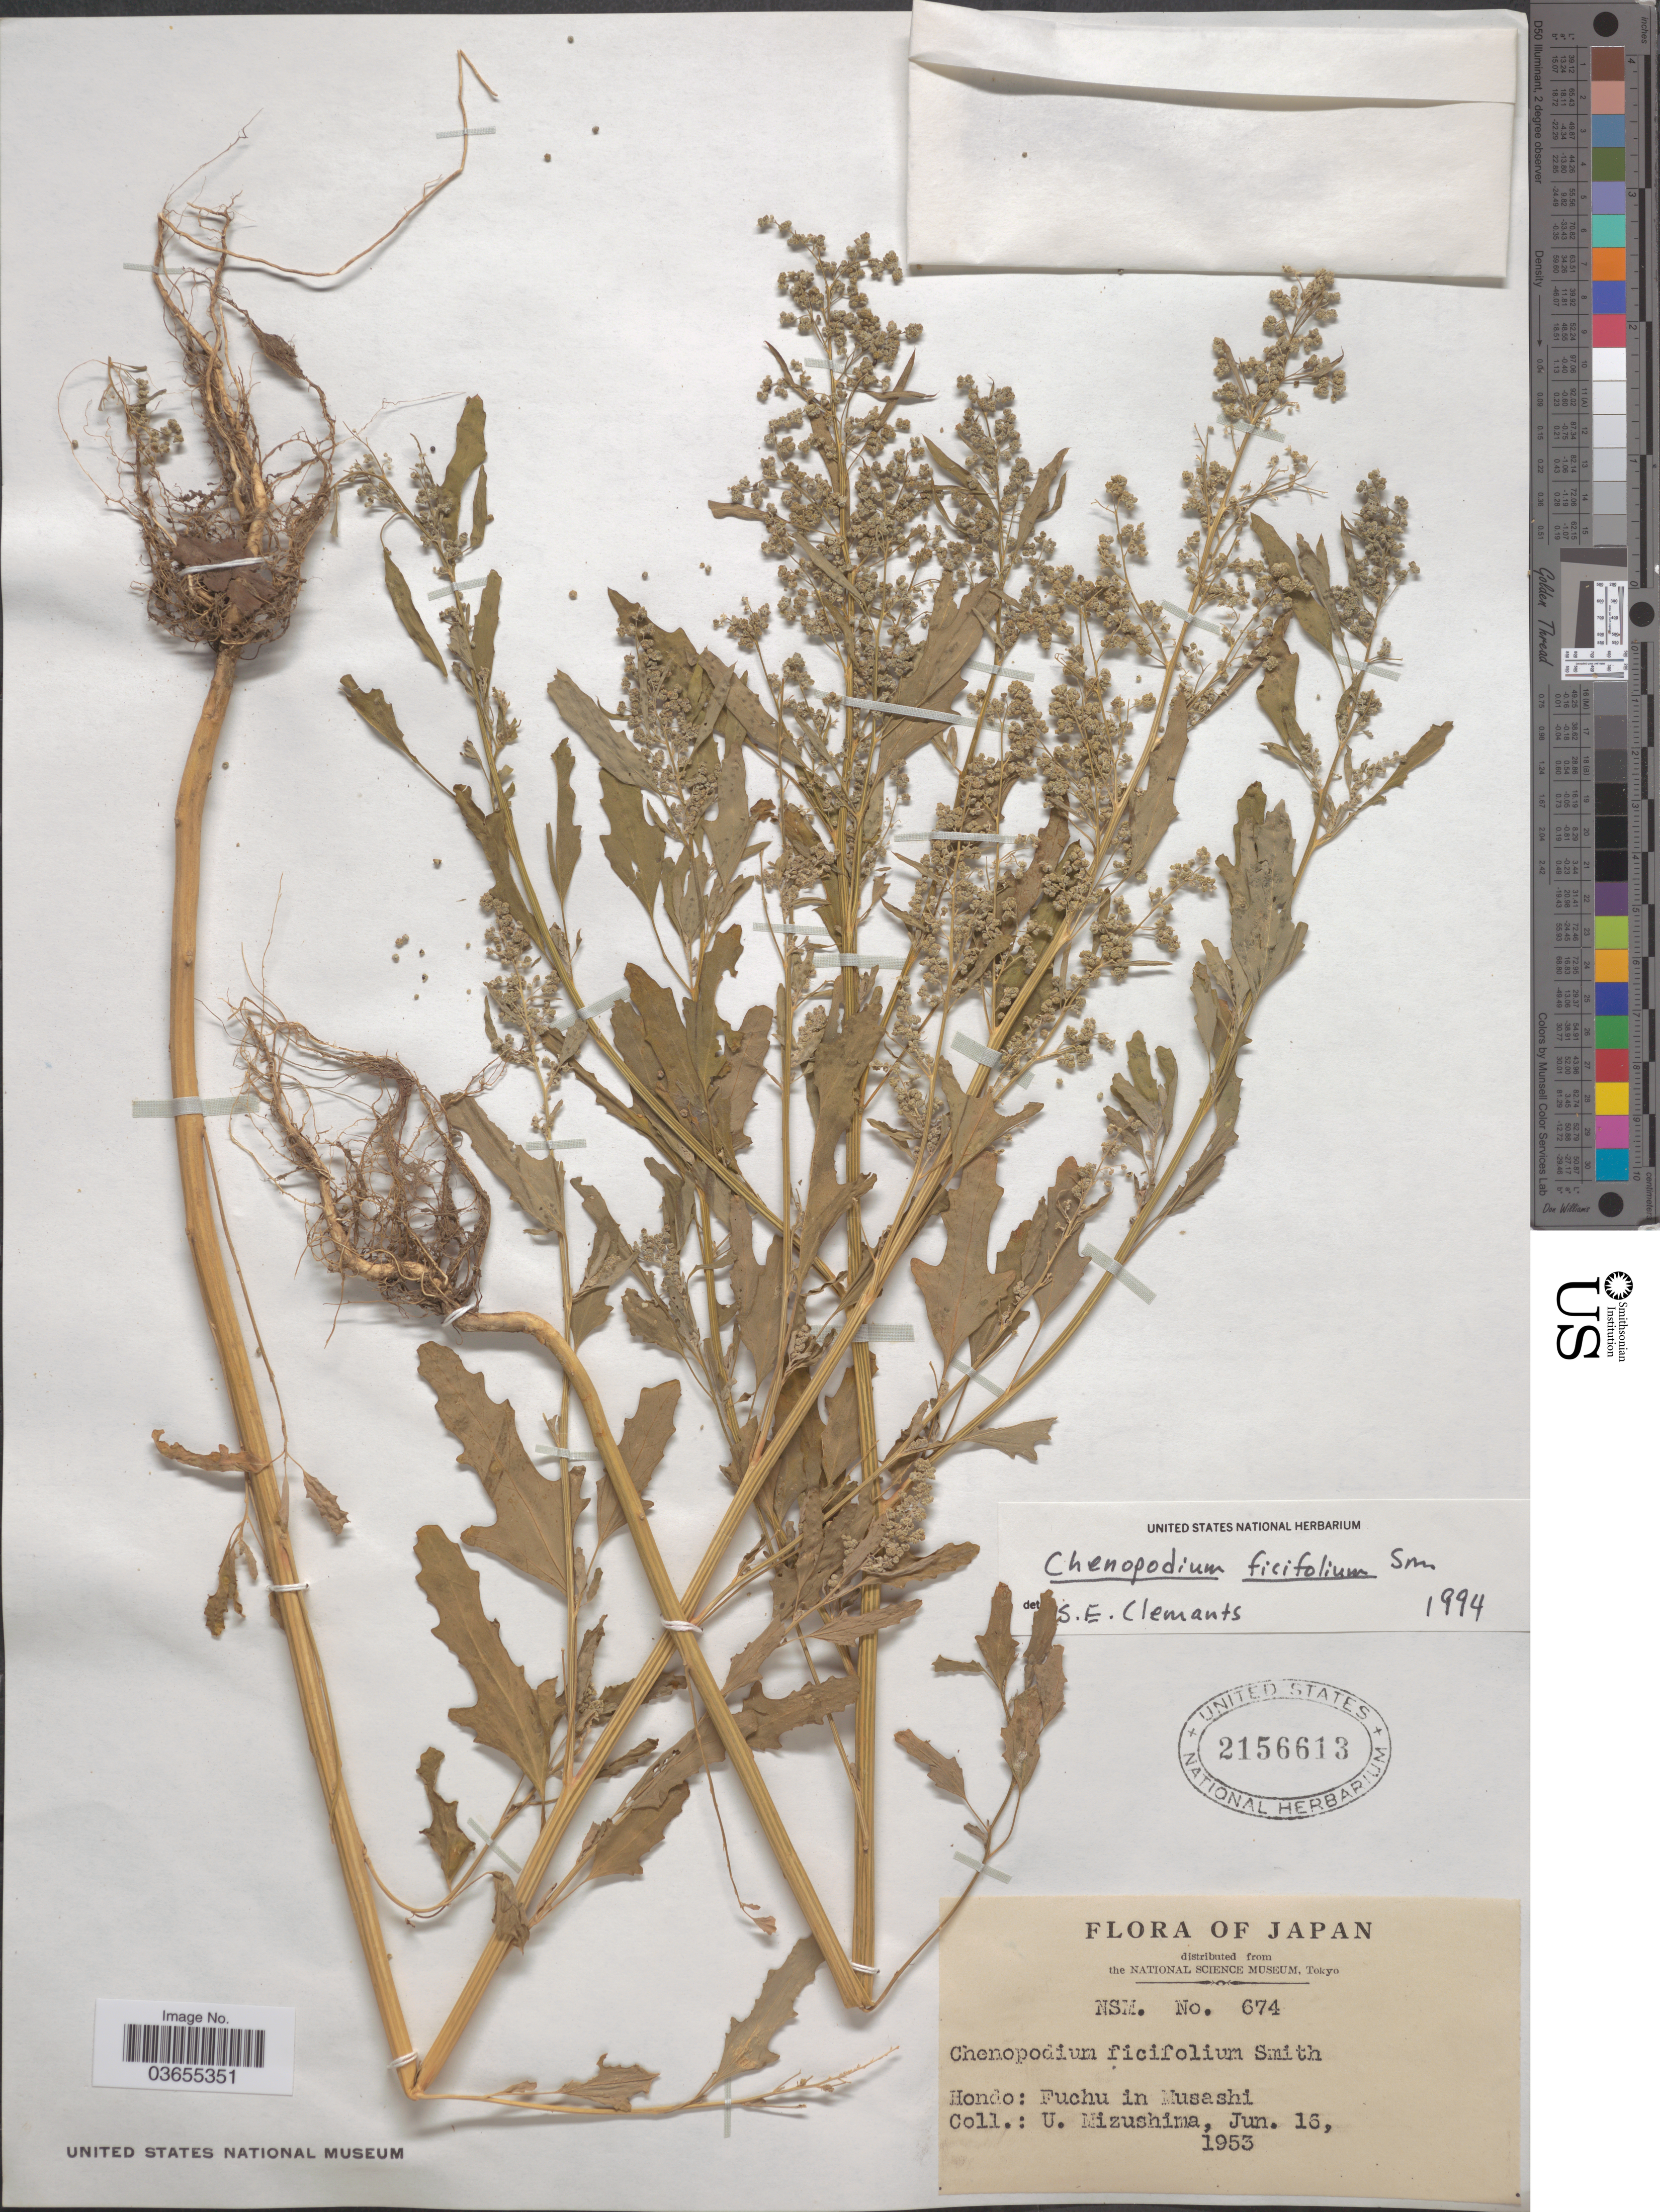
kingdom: Plantae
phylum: Tracheophyta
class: Magnoliopsida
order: Caryophyllales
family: Amaranthaceae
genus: Chenopodium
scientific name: Chenopodium ficifolium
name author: Sm.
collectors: U. Mizushima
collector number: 674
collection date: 1953-06-16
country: Japan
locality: Hondo: Fuchu in Musashi.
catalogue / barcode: US 2156613